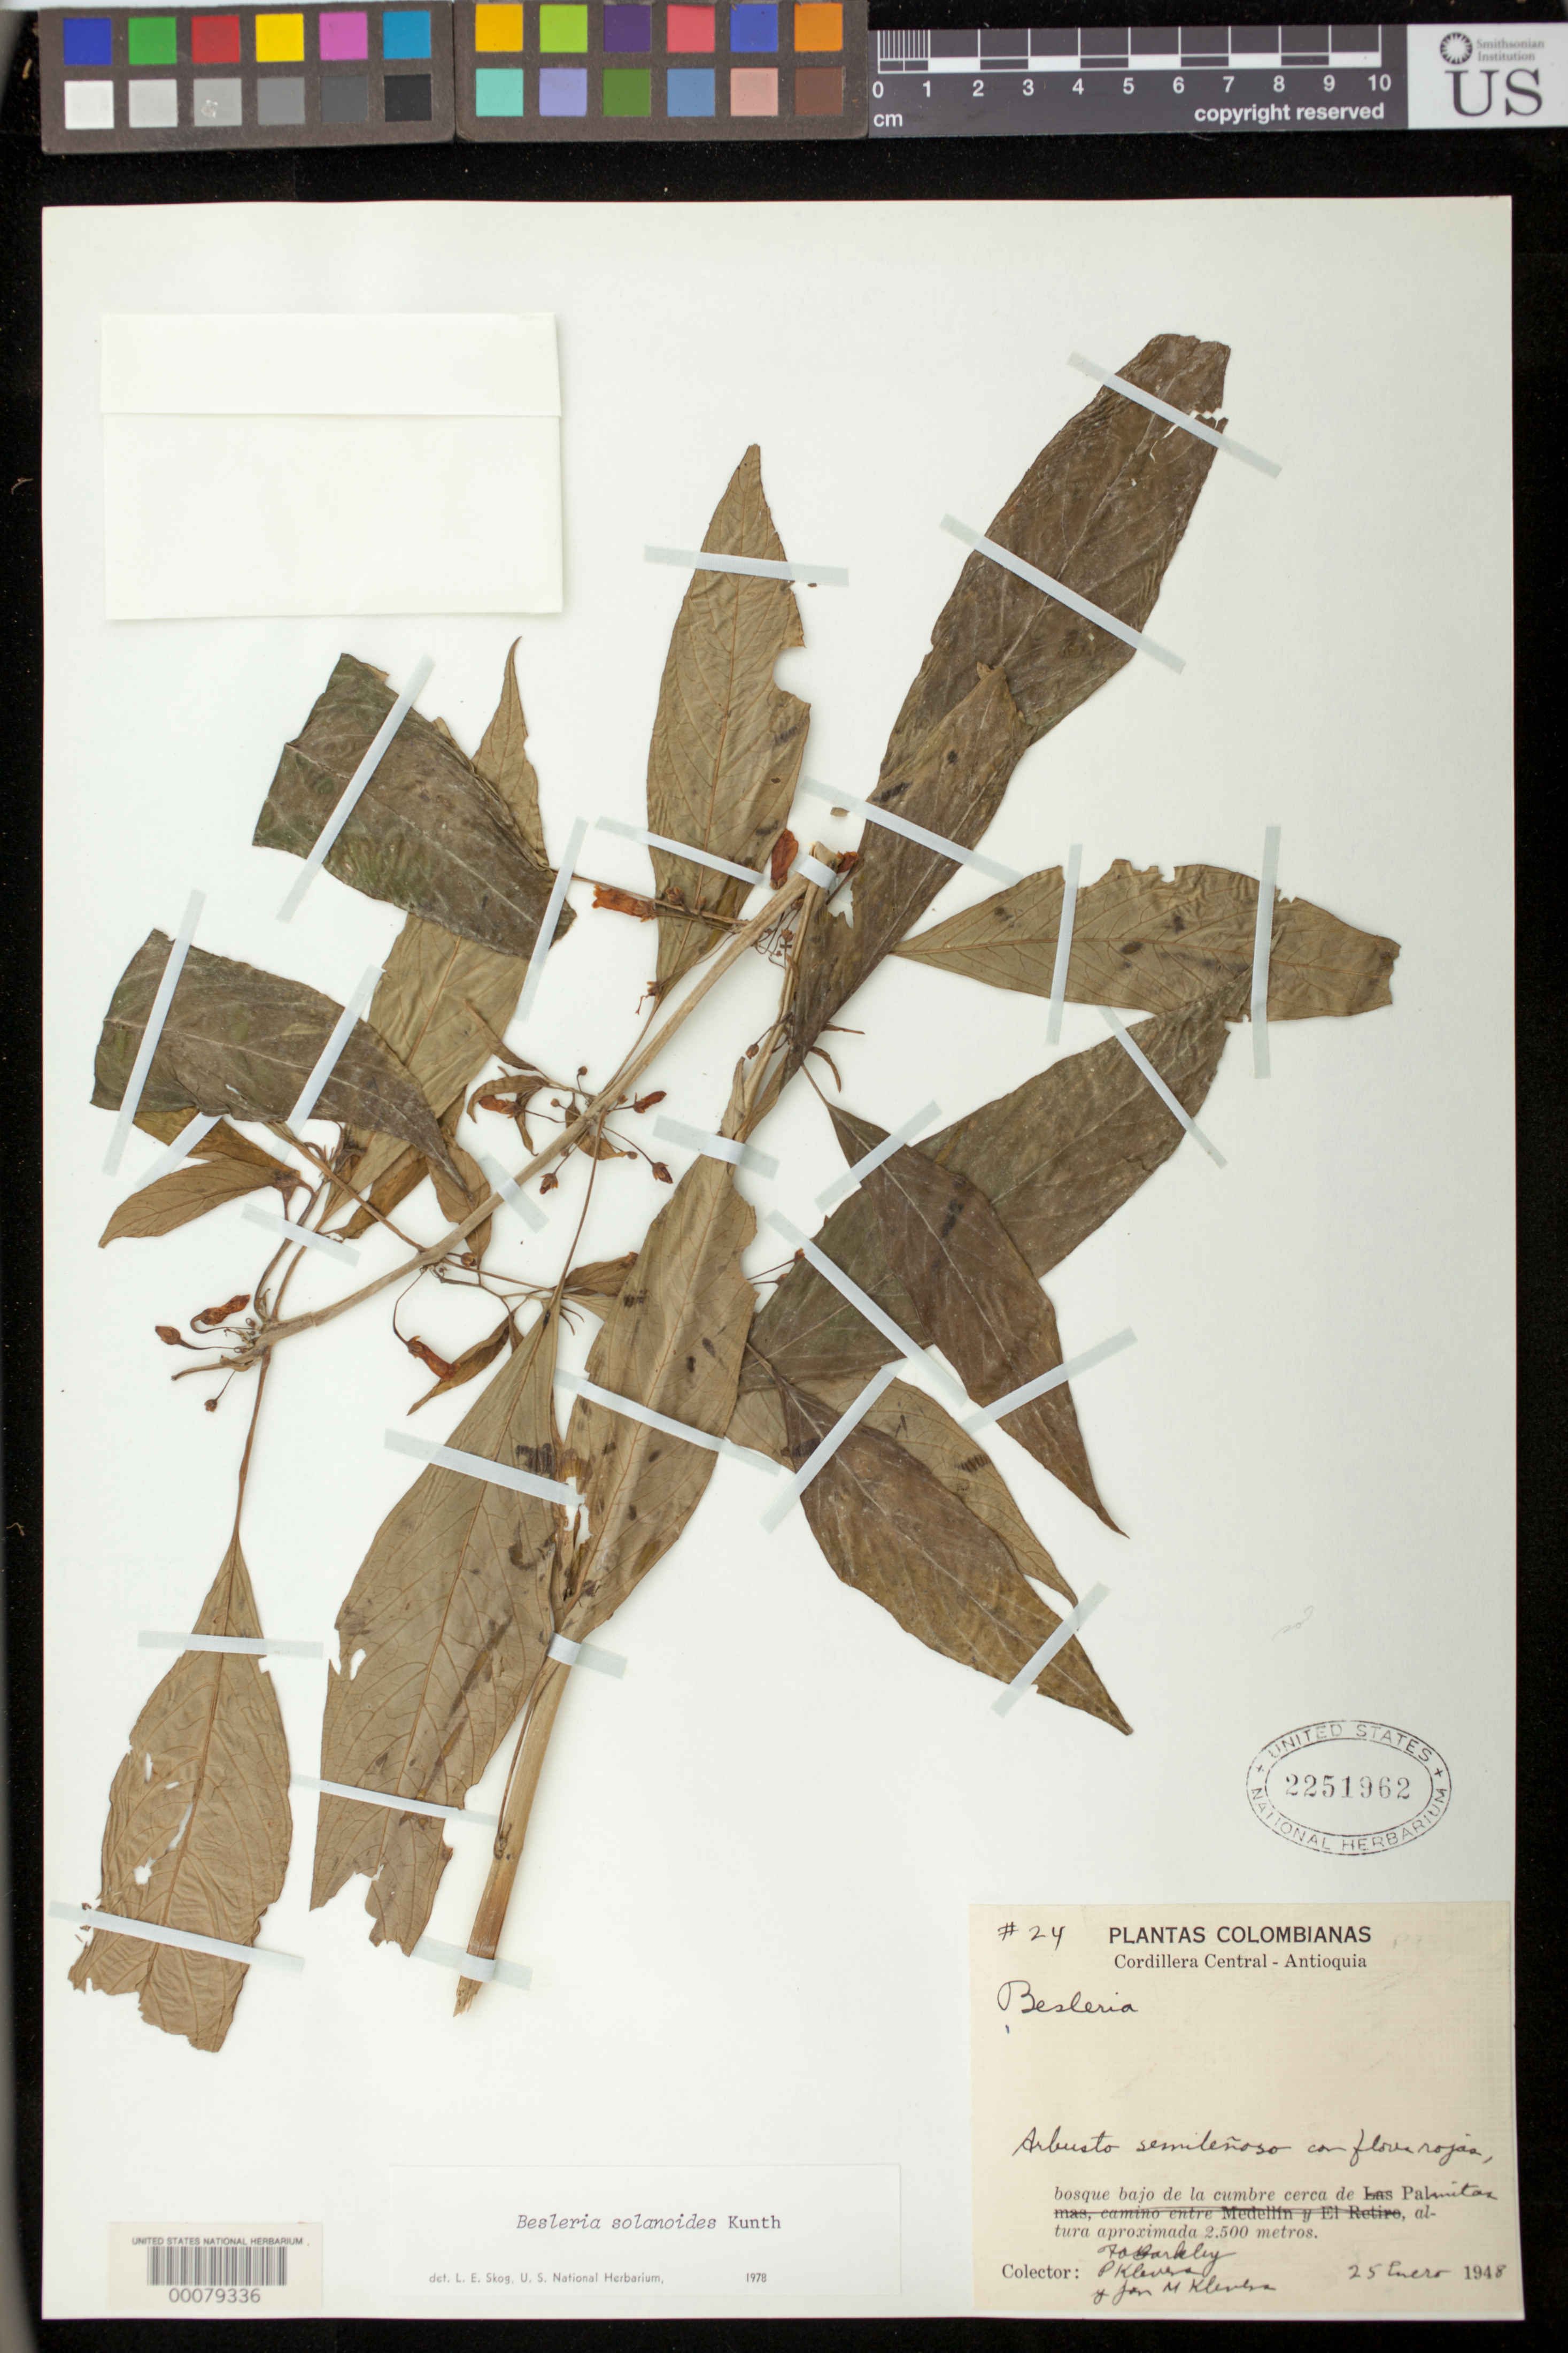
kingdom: Plantae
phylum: Tracheophyta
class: Magnoliopsida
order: Lamiales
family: Gesneriaceae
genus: Besleria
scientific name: Besleria solanoides var. solanoides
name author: Kunth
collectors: F. A. Barkley & et al.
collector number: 24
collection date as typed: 25 Jan 1948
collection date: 1948-01-25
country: Colombia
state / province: Antioquia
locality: Cordillera Central, summit near Palmitas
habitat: Shallow forest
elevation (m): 2500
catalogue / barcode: US 2251962